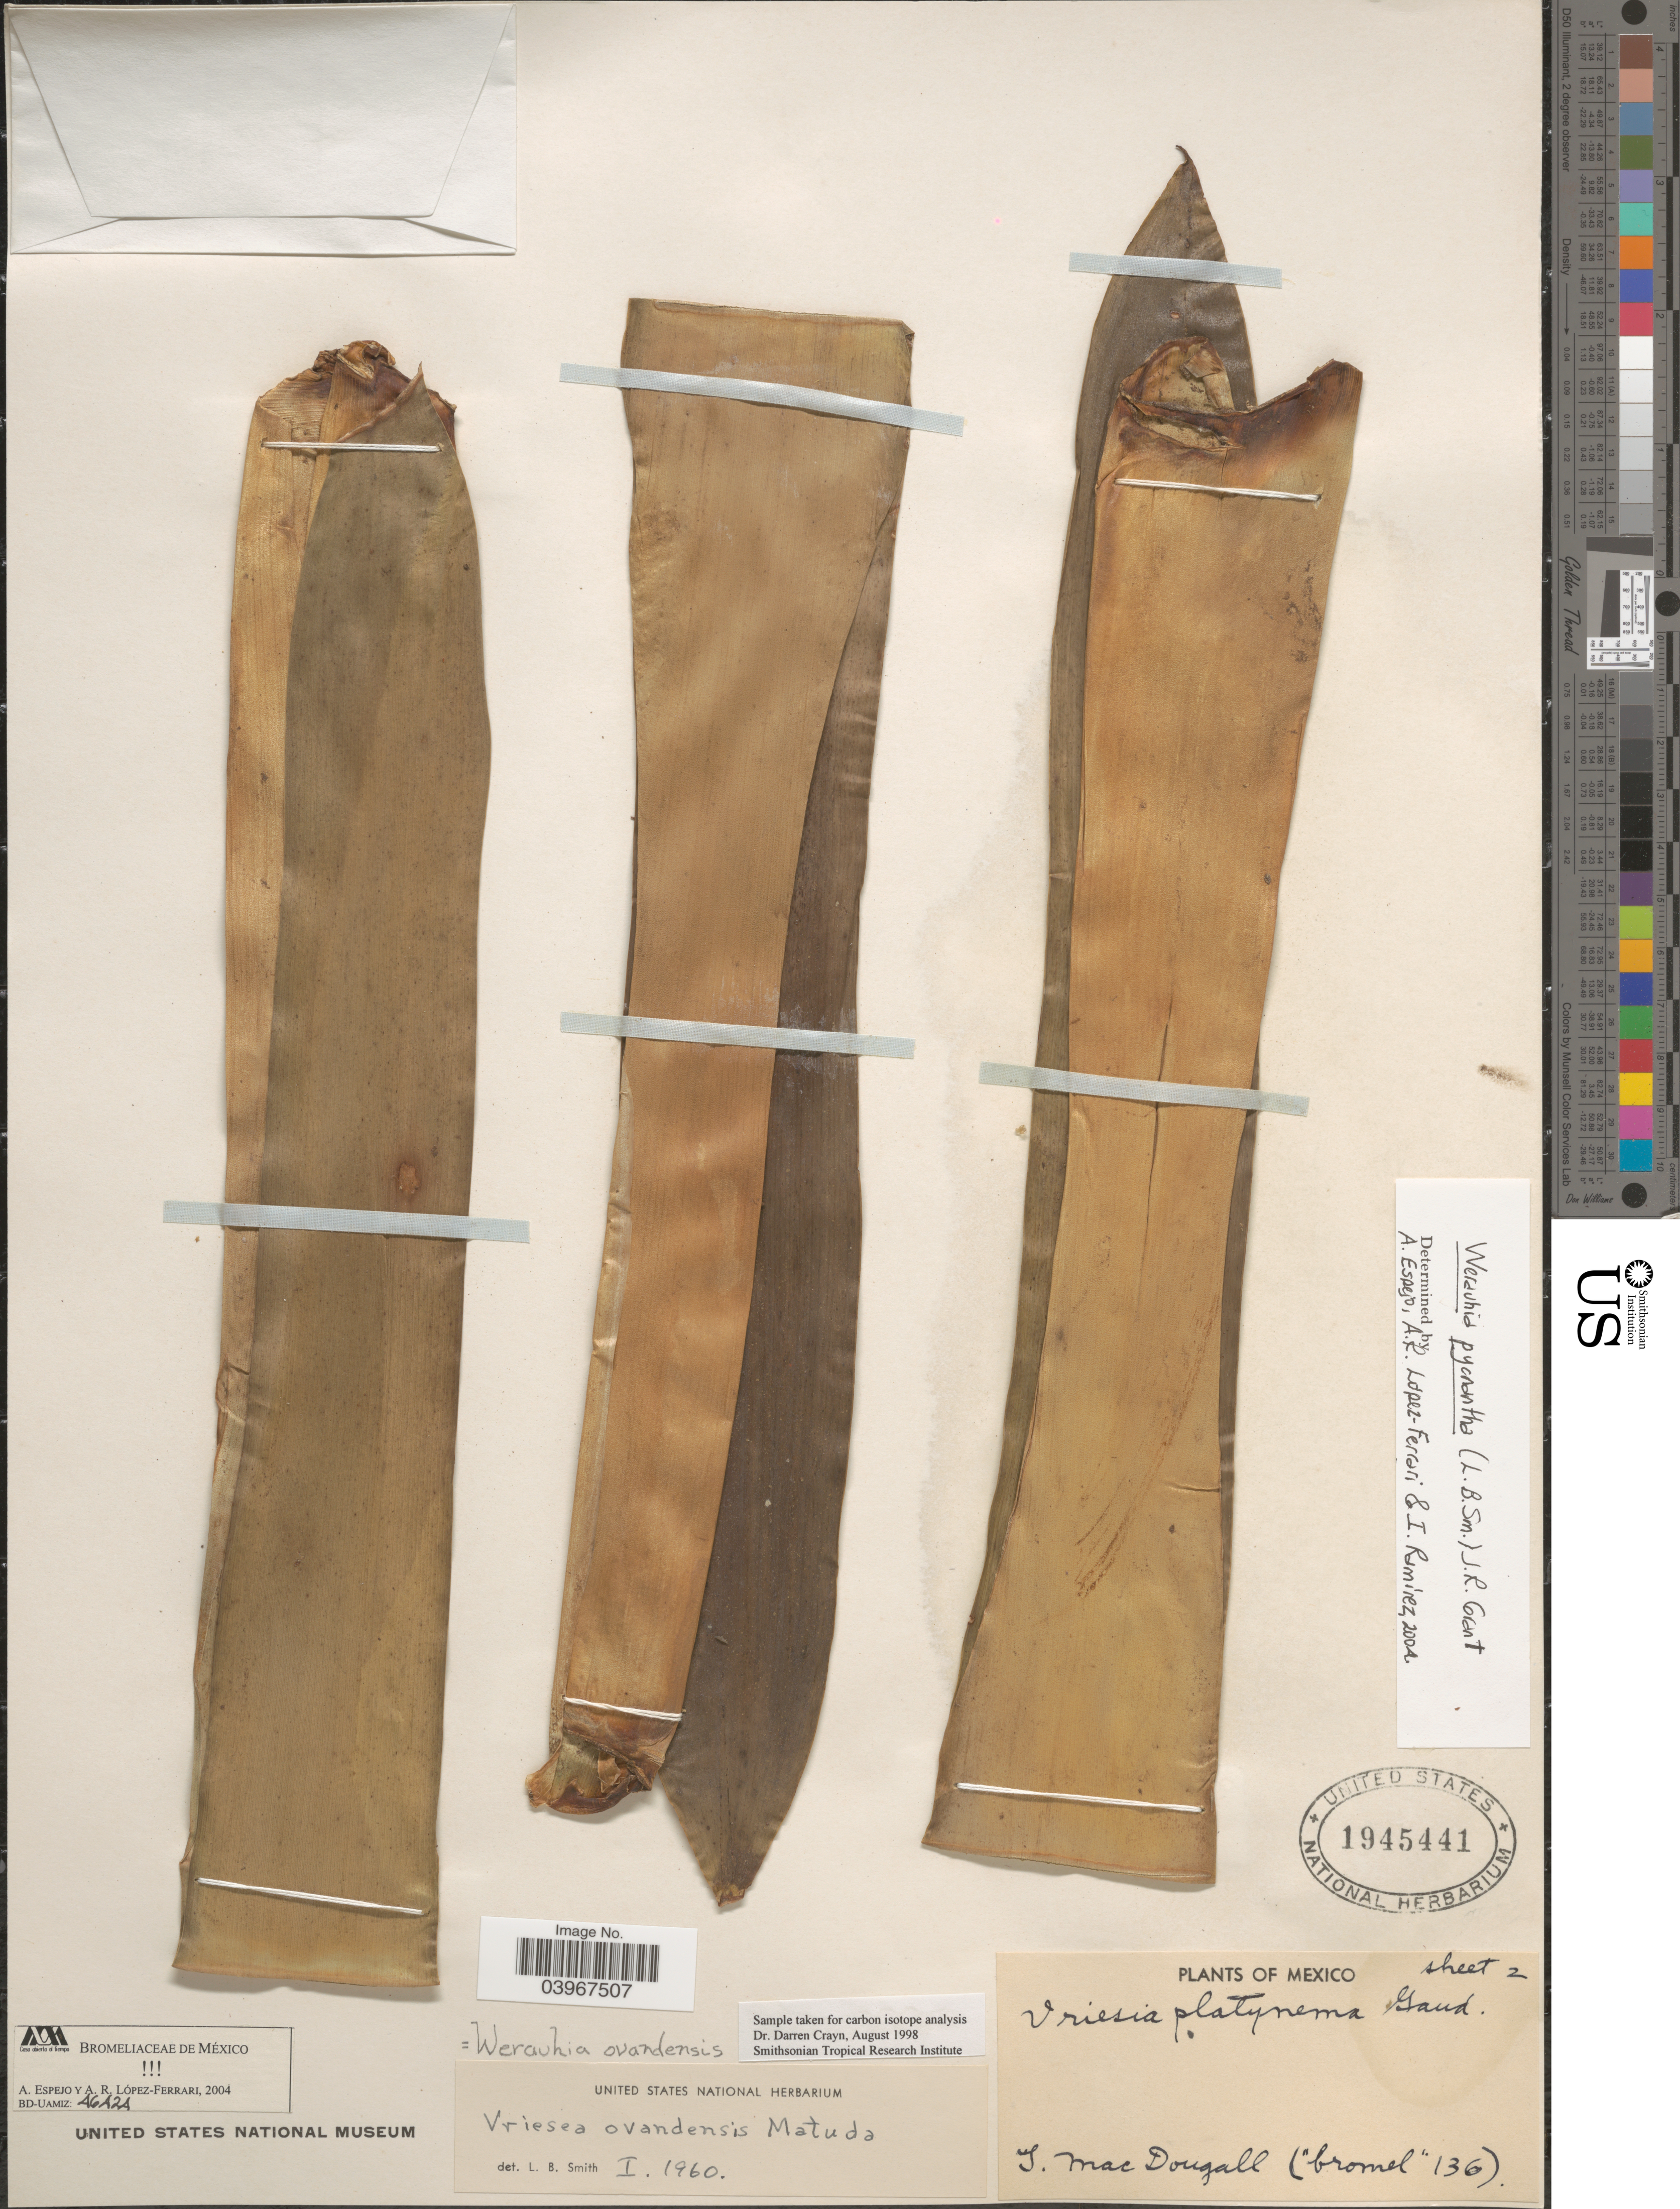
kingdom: Plantae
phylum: Tracheophyta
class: Liliopsida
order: Poales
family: Bromeliaceae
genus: Werauhia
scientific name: Werauhia pycnantha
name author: (L.B. Sm.) J.R. Grant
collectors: T. B. MacDougall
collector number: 'bromel' 136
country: Mexico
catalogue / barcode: US 1945441